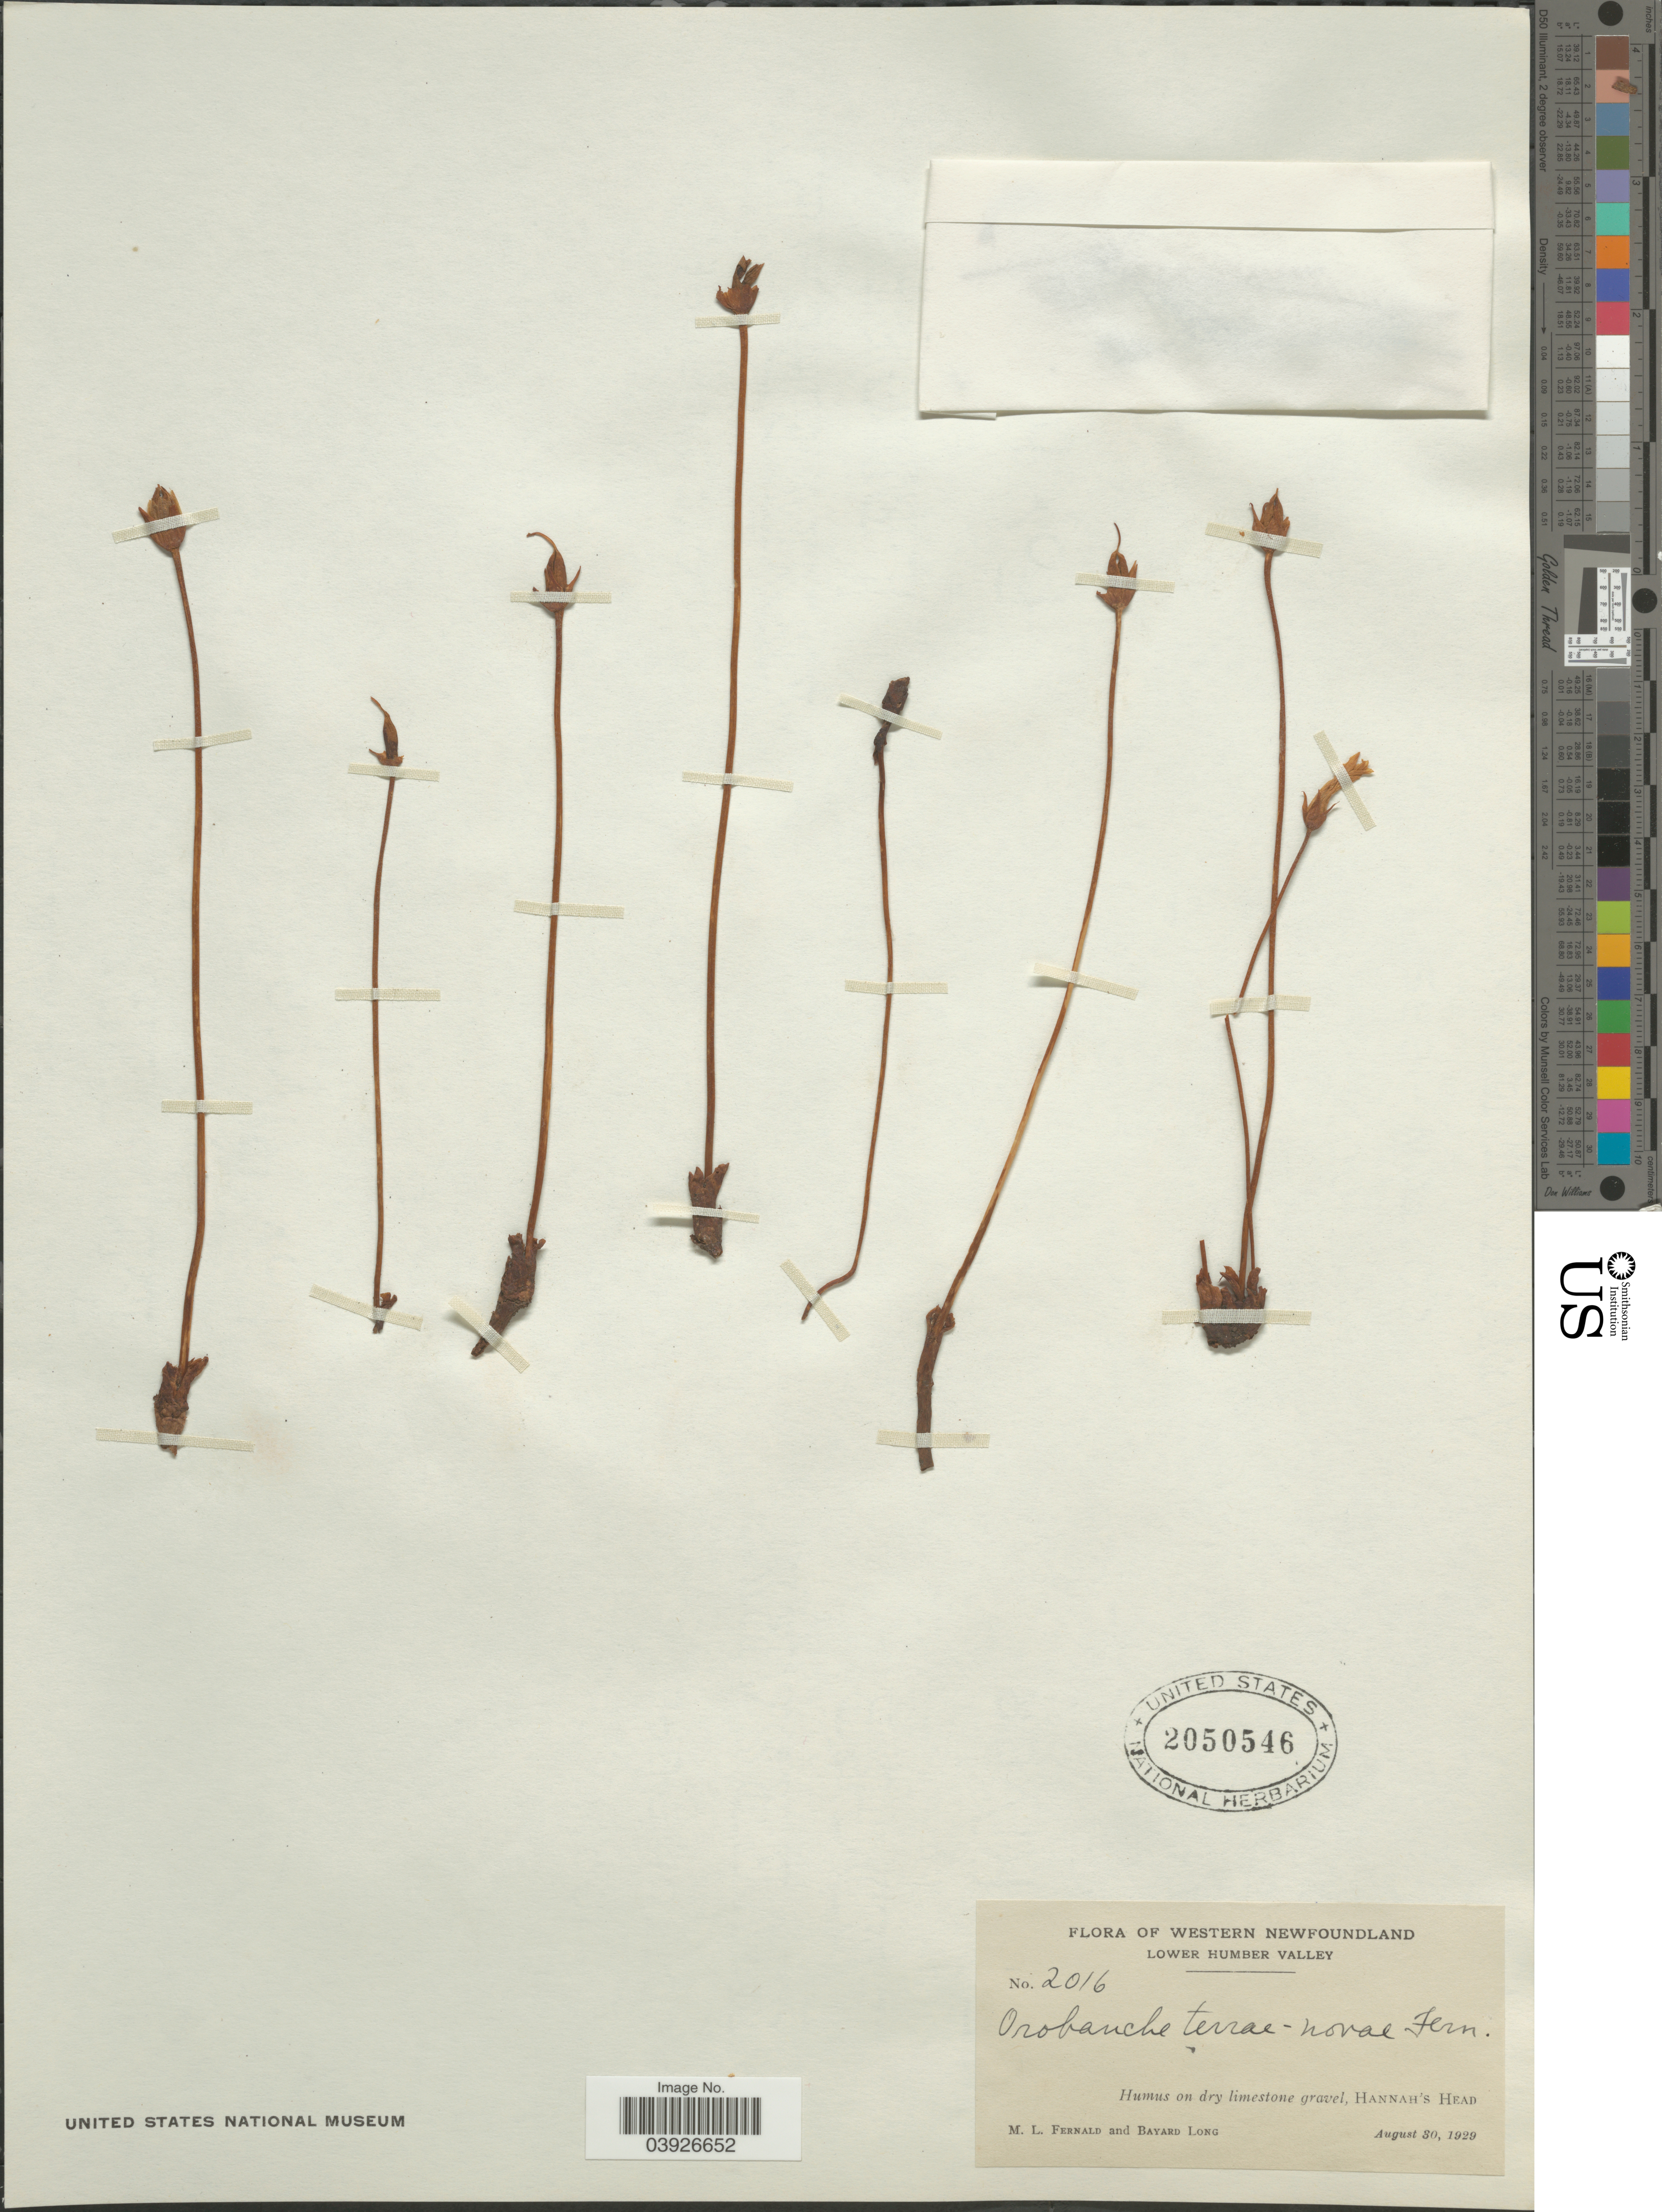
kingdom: Plantae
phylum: Tracheophyta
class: Magnoliopsida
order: Lamiales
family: Orobanchaceae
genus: Orobanche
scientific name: Orobanche terrae-novae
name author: Fernald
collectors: M. L. Fernald & B. Long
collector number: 2016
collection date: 1929-08-30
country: Canada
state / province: Newfoundland and Labrador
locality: Western Newfoundland. Lower Humber Valley. Hannah's Head.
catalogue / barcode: US 2050546